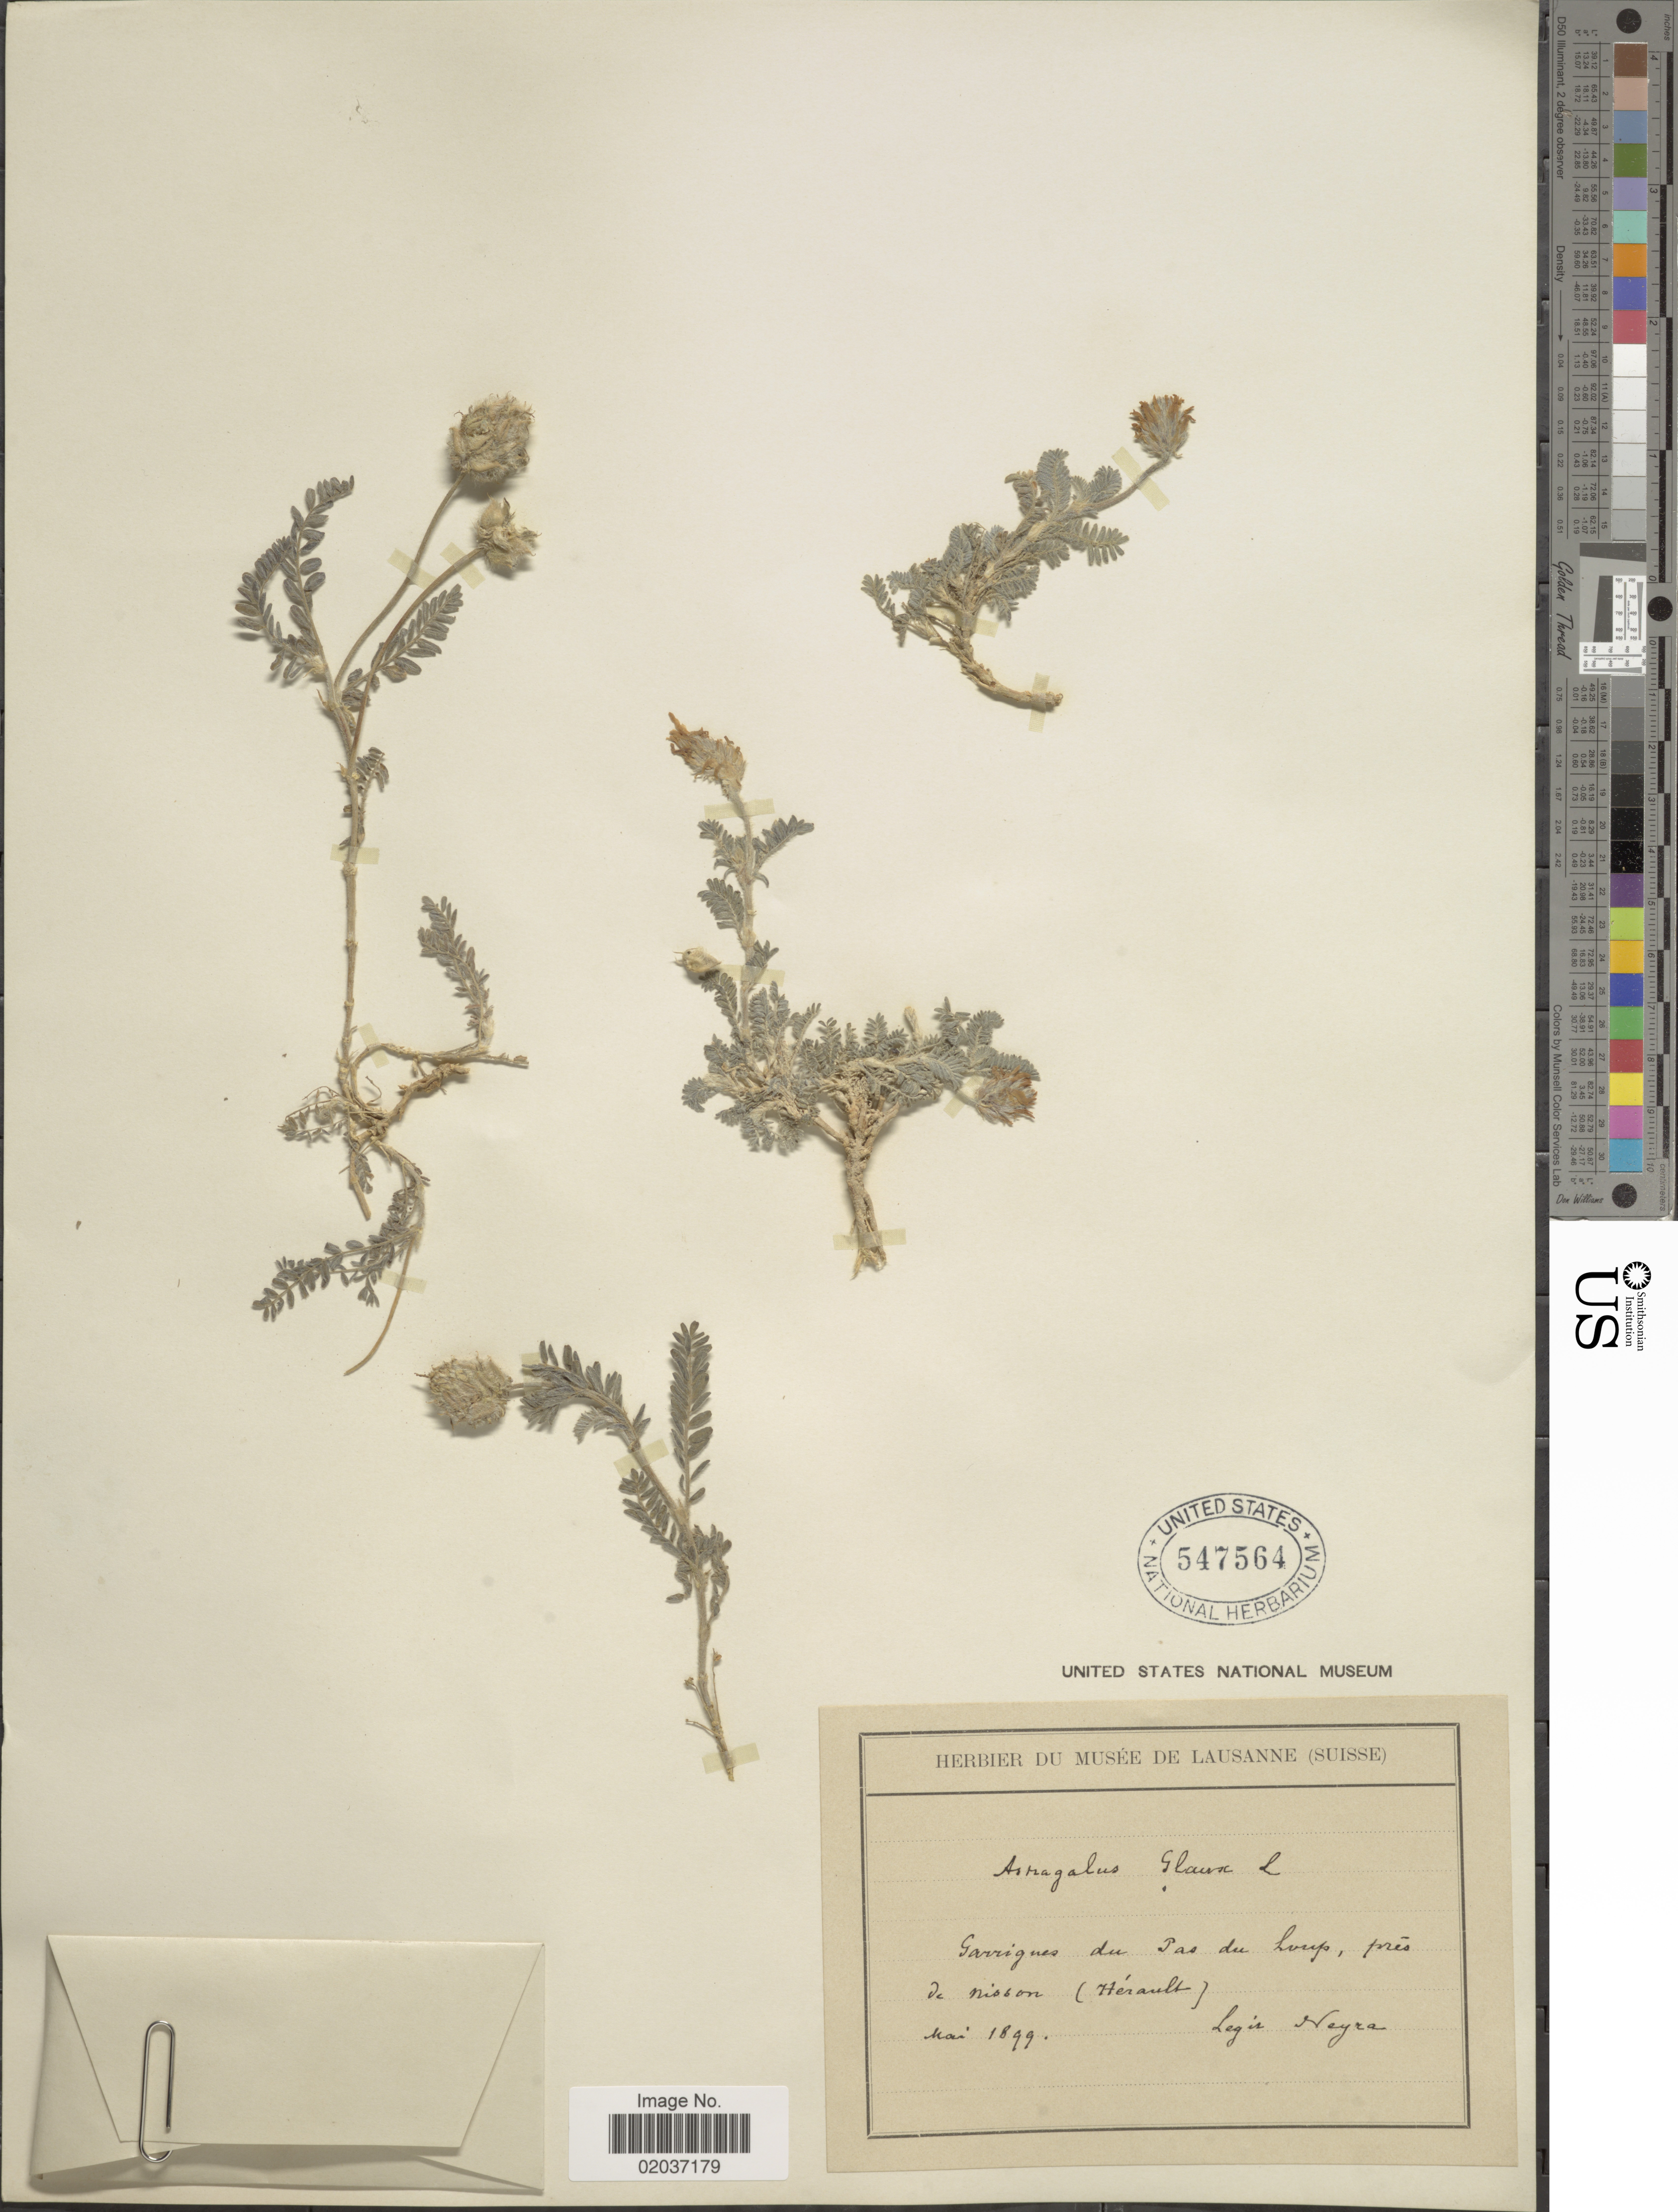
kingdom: Plantae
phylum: Tracheophyta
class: Magnoliopsida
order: Fabales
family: Fabaceae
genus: Astragalus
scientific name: Astragalus glaux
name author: L.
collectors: Neyra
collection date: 1899-05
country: France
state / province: Occitanie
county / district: Hérault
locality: Garrigues du Pas du Loux, pres de Nisson (Hérault).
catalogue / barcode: US 547564